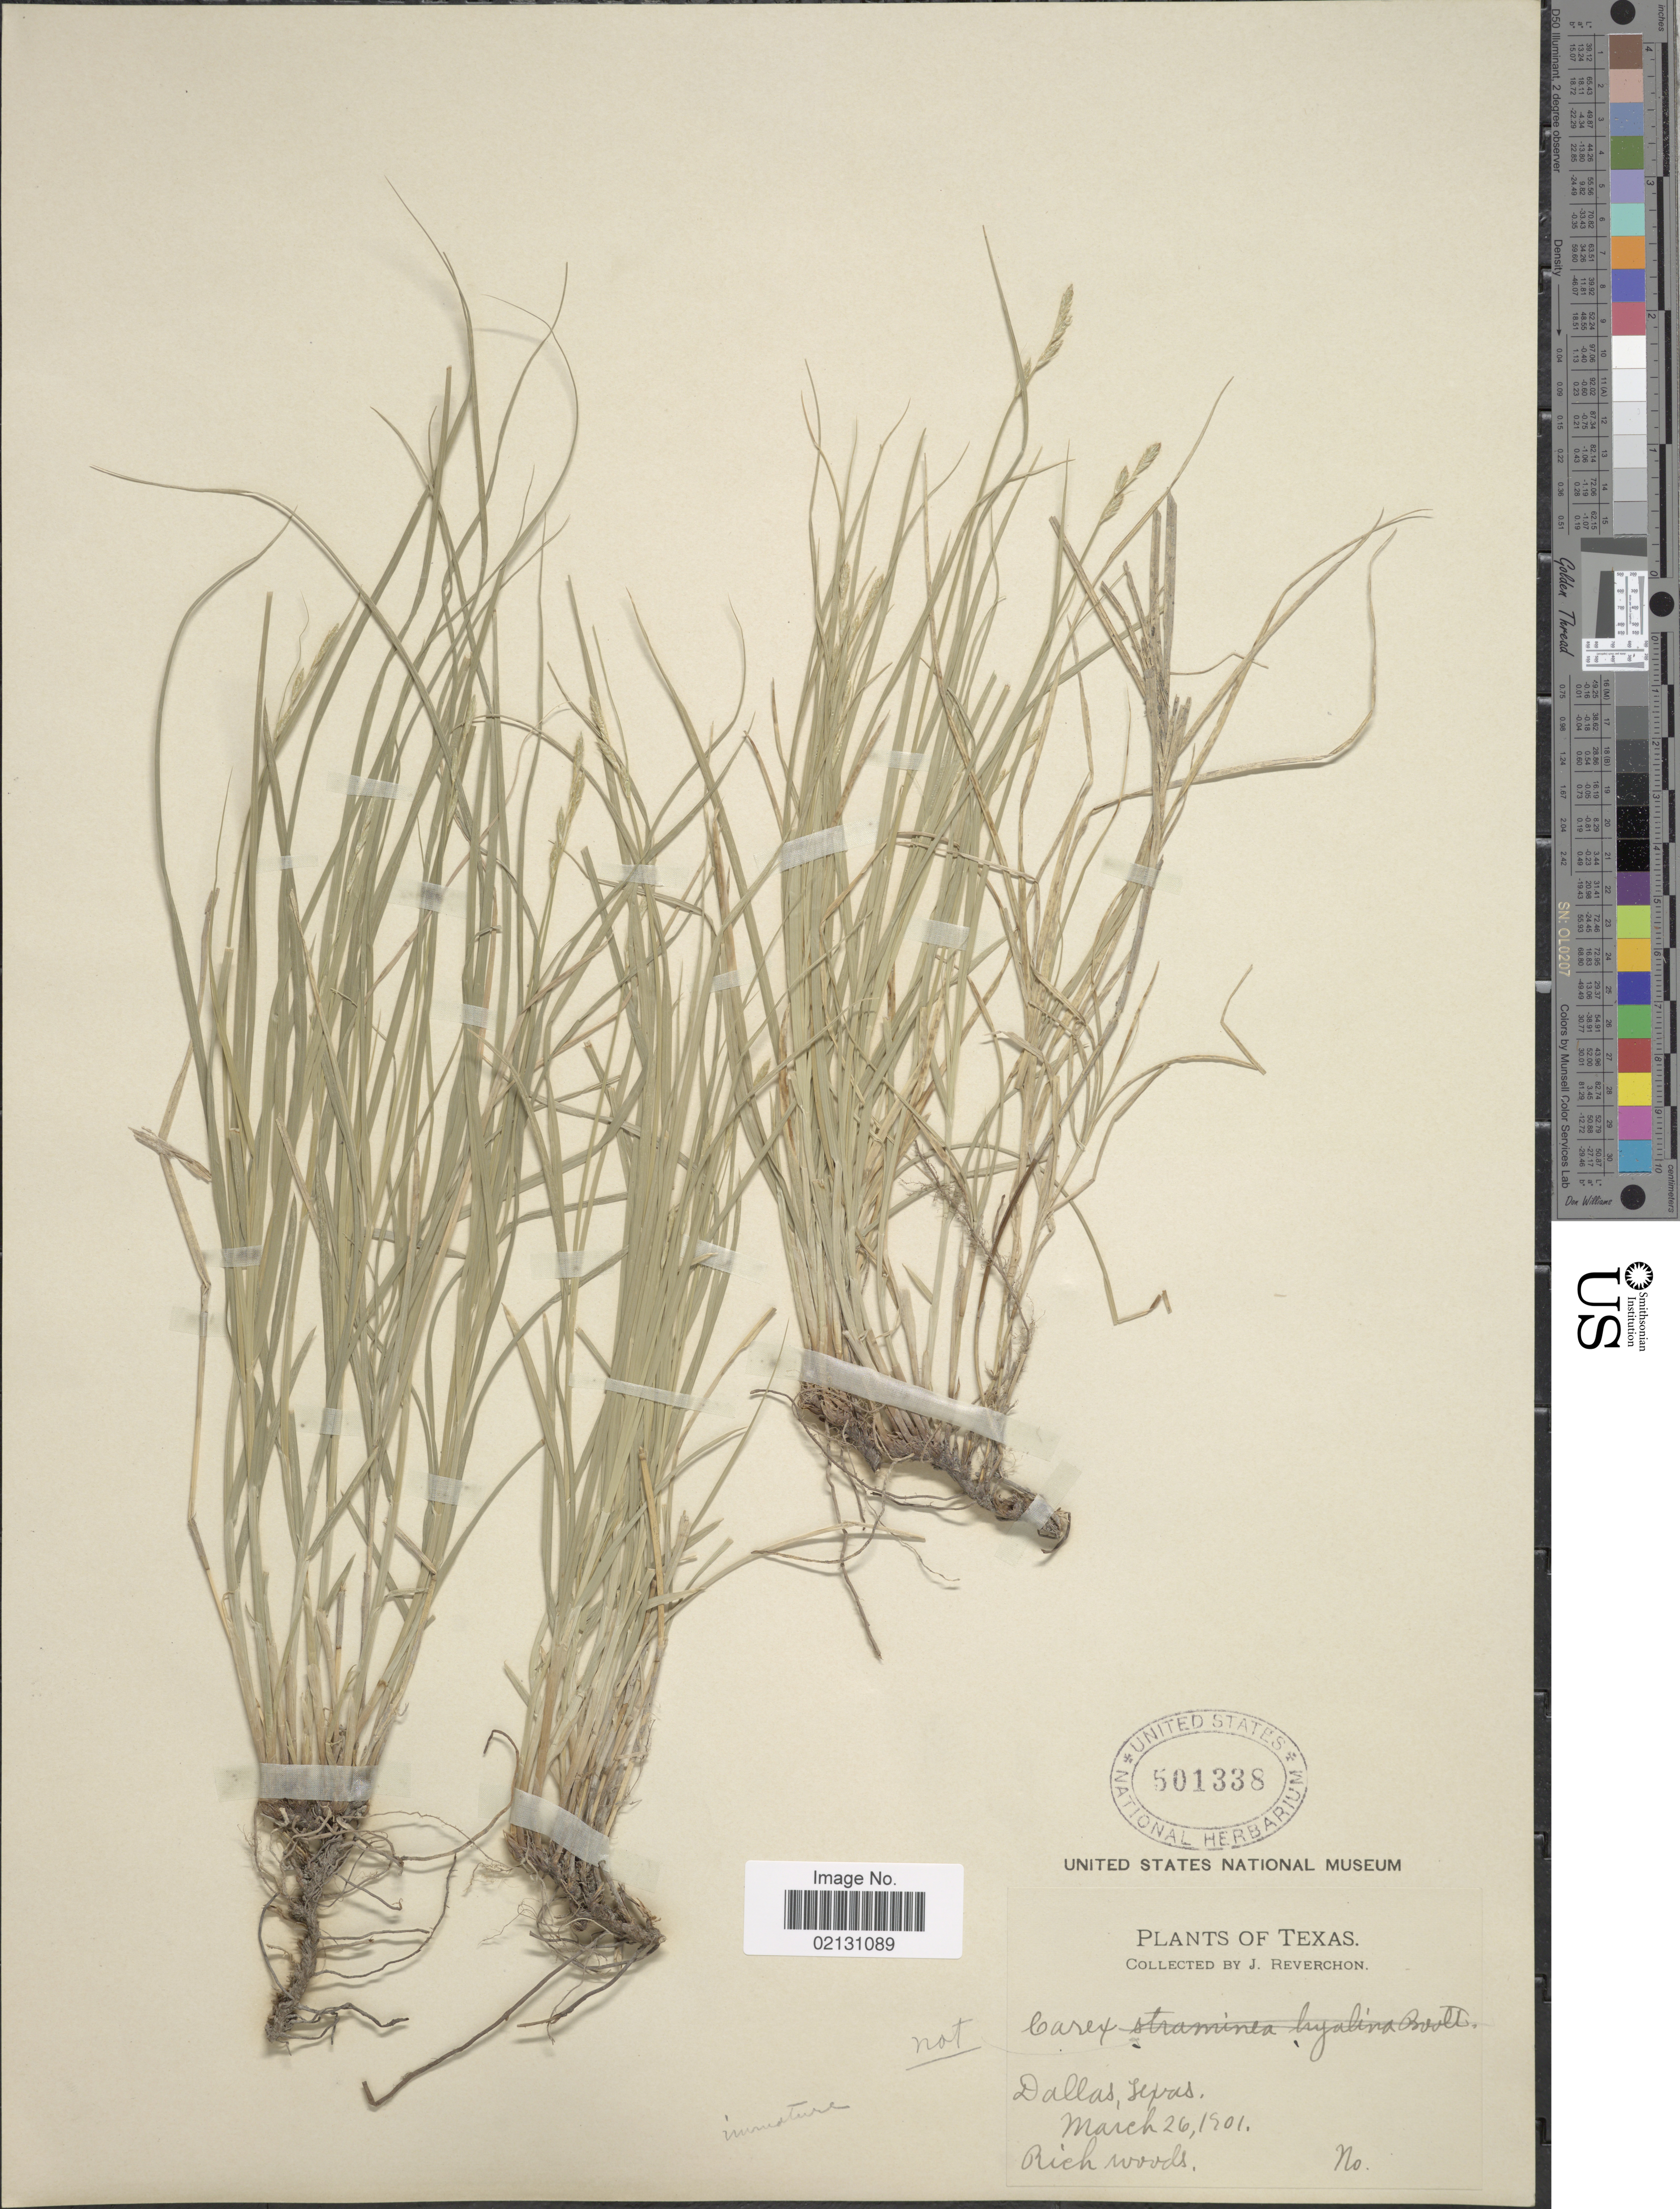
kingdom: Plantae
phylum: Tracheophyta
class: Liliopsida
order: Poales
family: Cyperaceae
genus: Carex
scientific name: Carex reniformis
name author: (L.H. Bailey) Small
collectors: J. Reverchon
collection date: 1901-03-26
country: United States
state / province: Texas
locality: Dallas, Rich woods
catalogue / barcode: US 501338